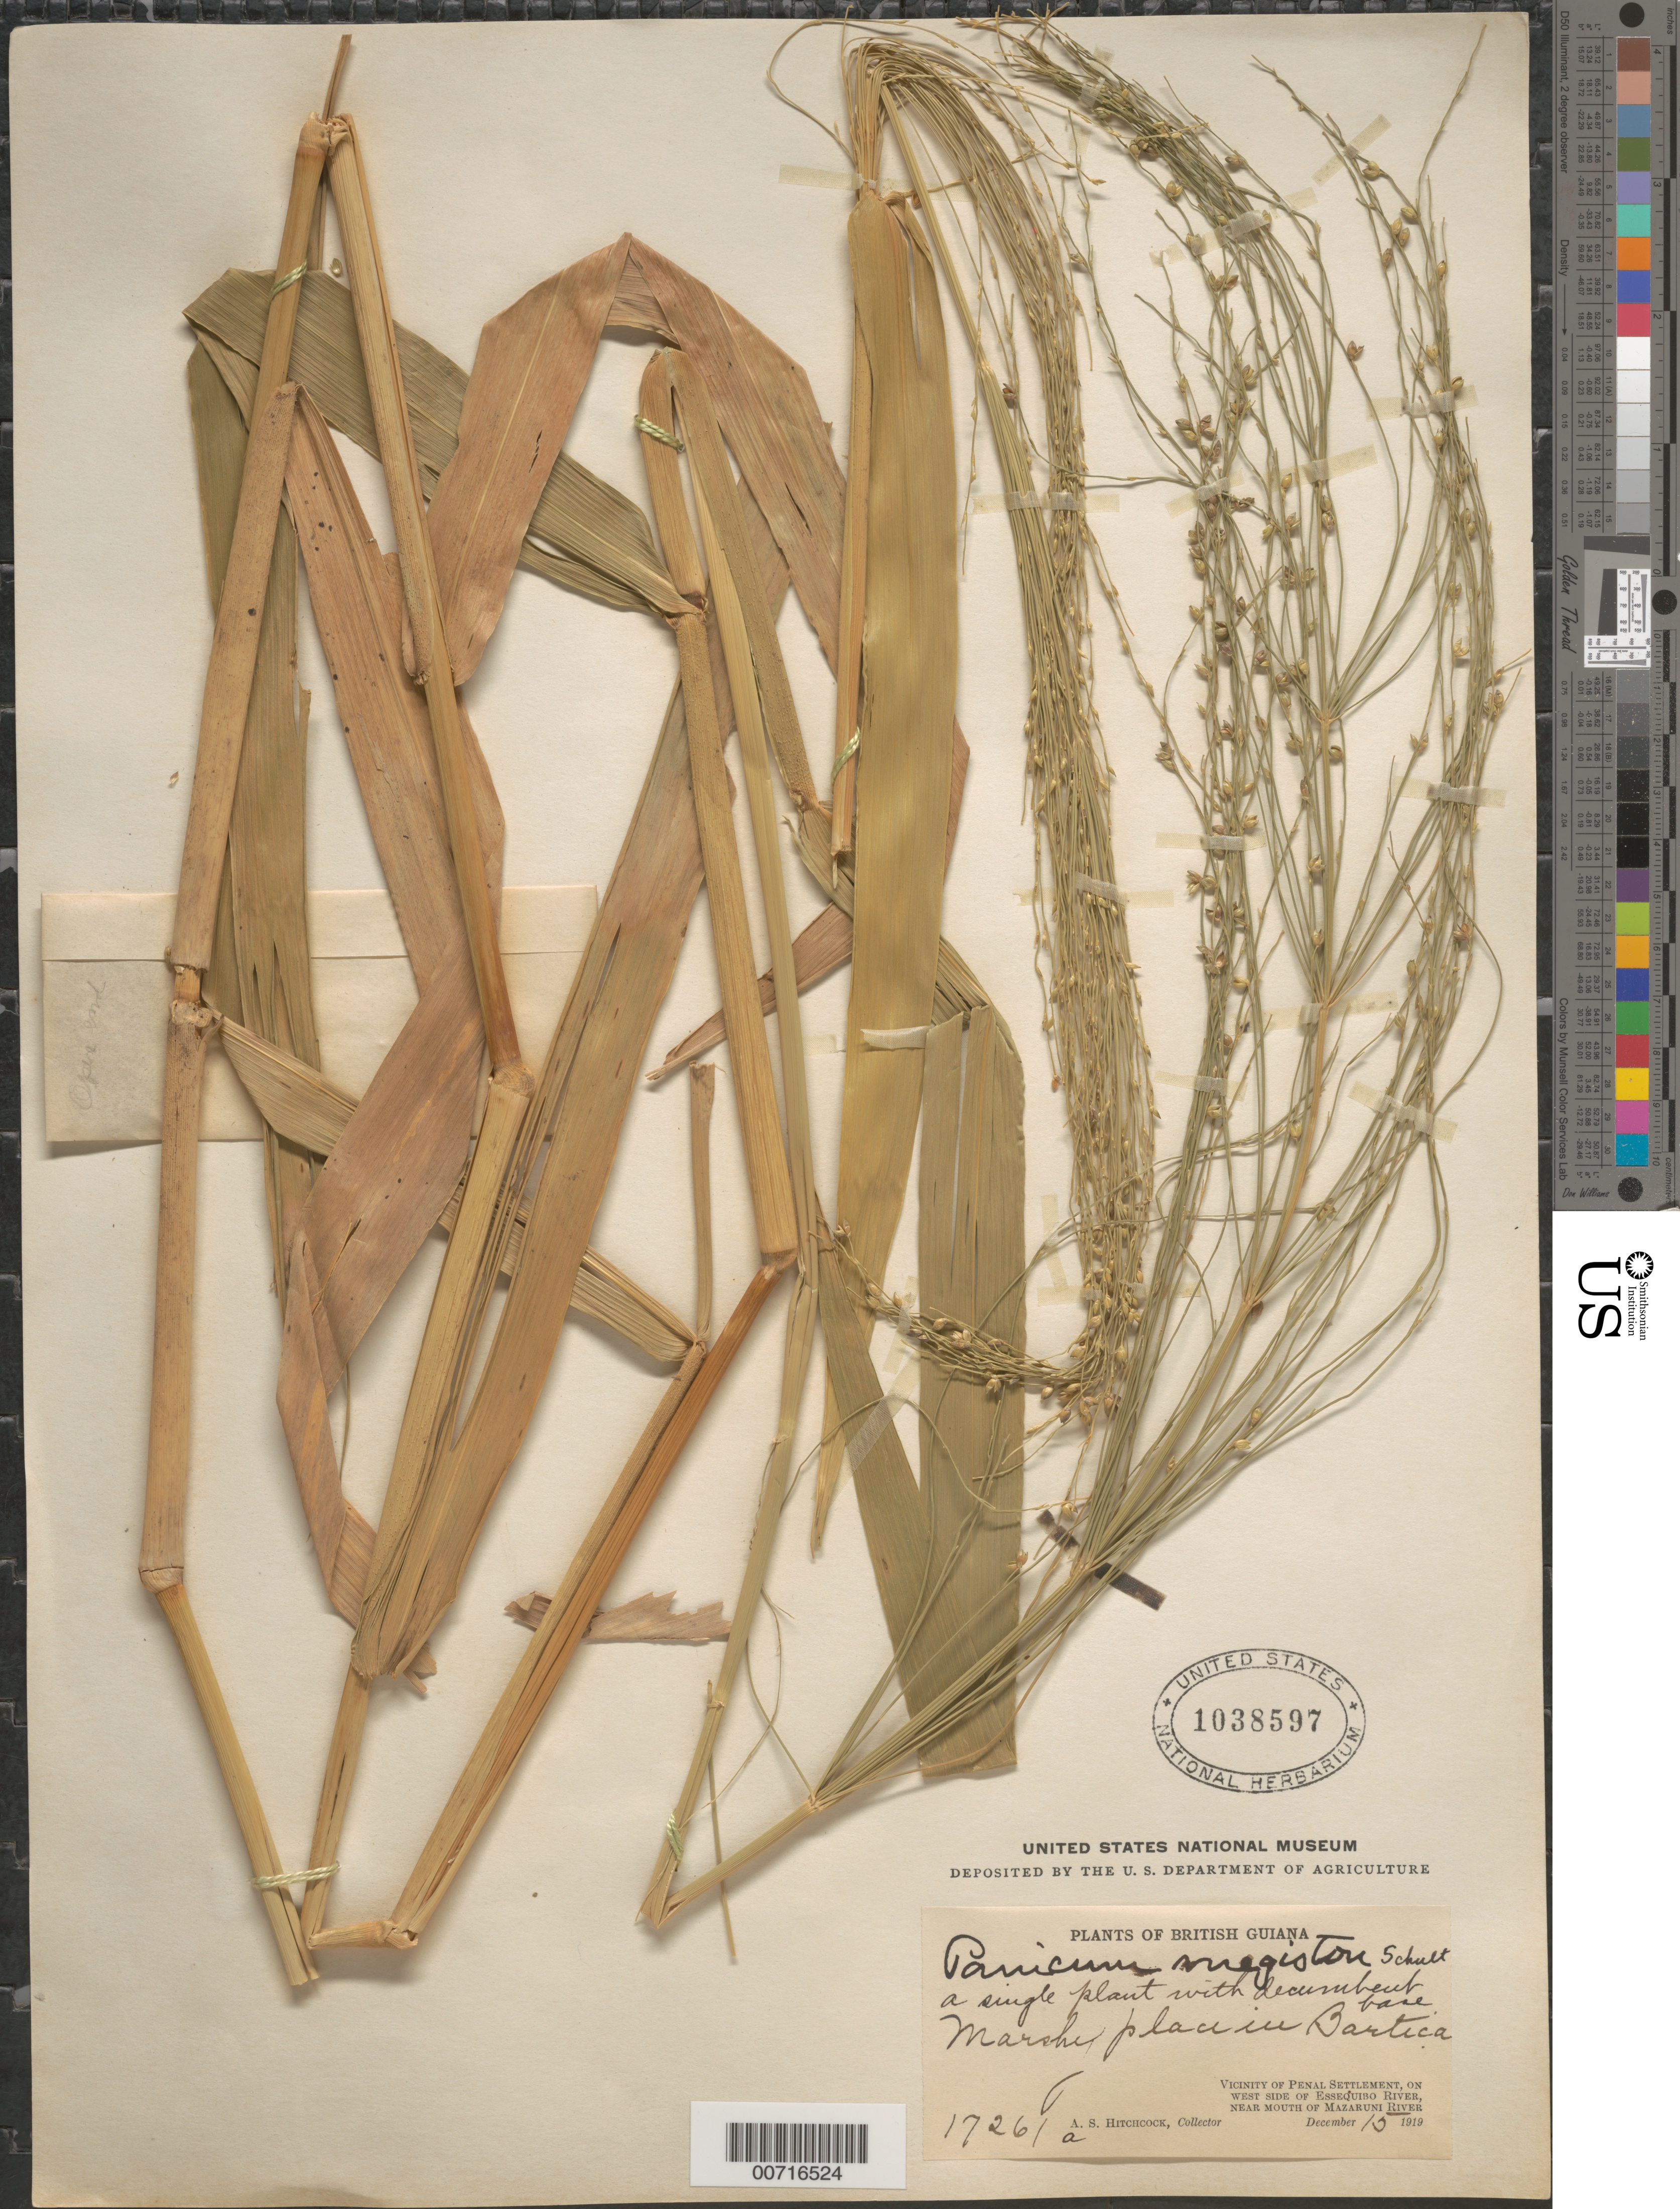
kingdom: Plantae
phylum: Tracheophyta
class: Liliopsida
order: Poales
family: Poaceae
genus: Panicum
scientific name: Panicum megiston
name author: Schult.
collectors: A. S. Hitchcock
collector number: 17261 a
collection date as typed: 15-Dec-19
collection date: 1919-12-15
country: Guyana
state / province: Cuyuni-Mazaruni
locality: Bartica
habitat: Marshy places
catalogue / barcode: US 1038597